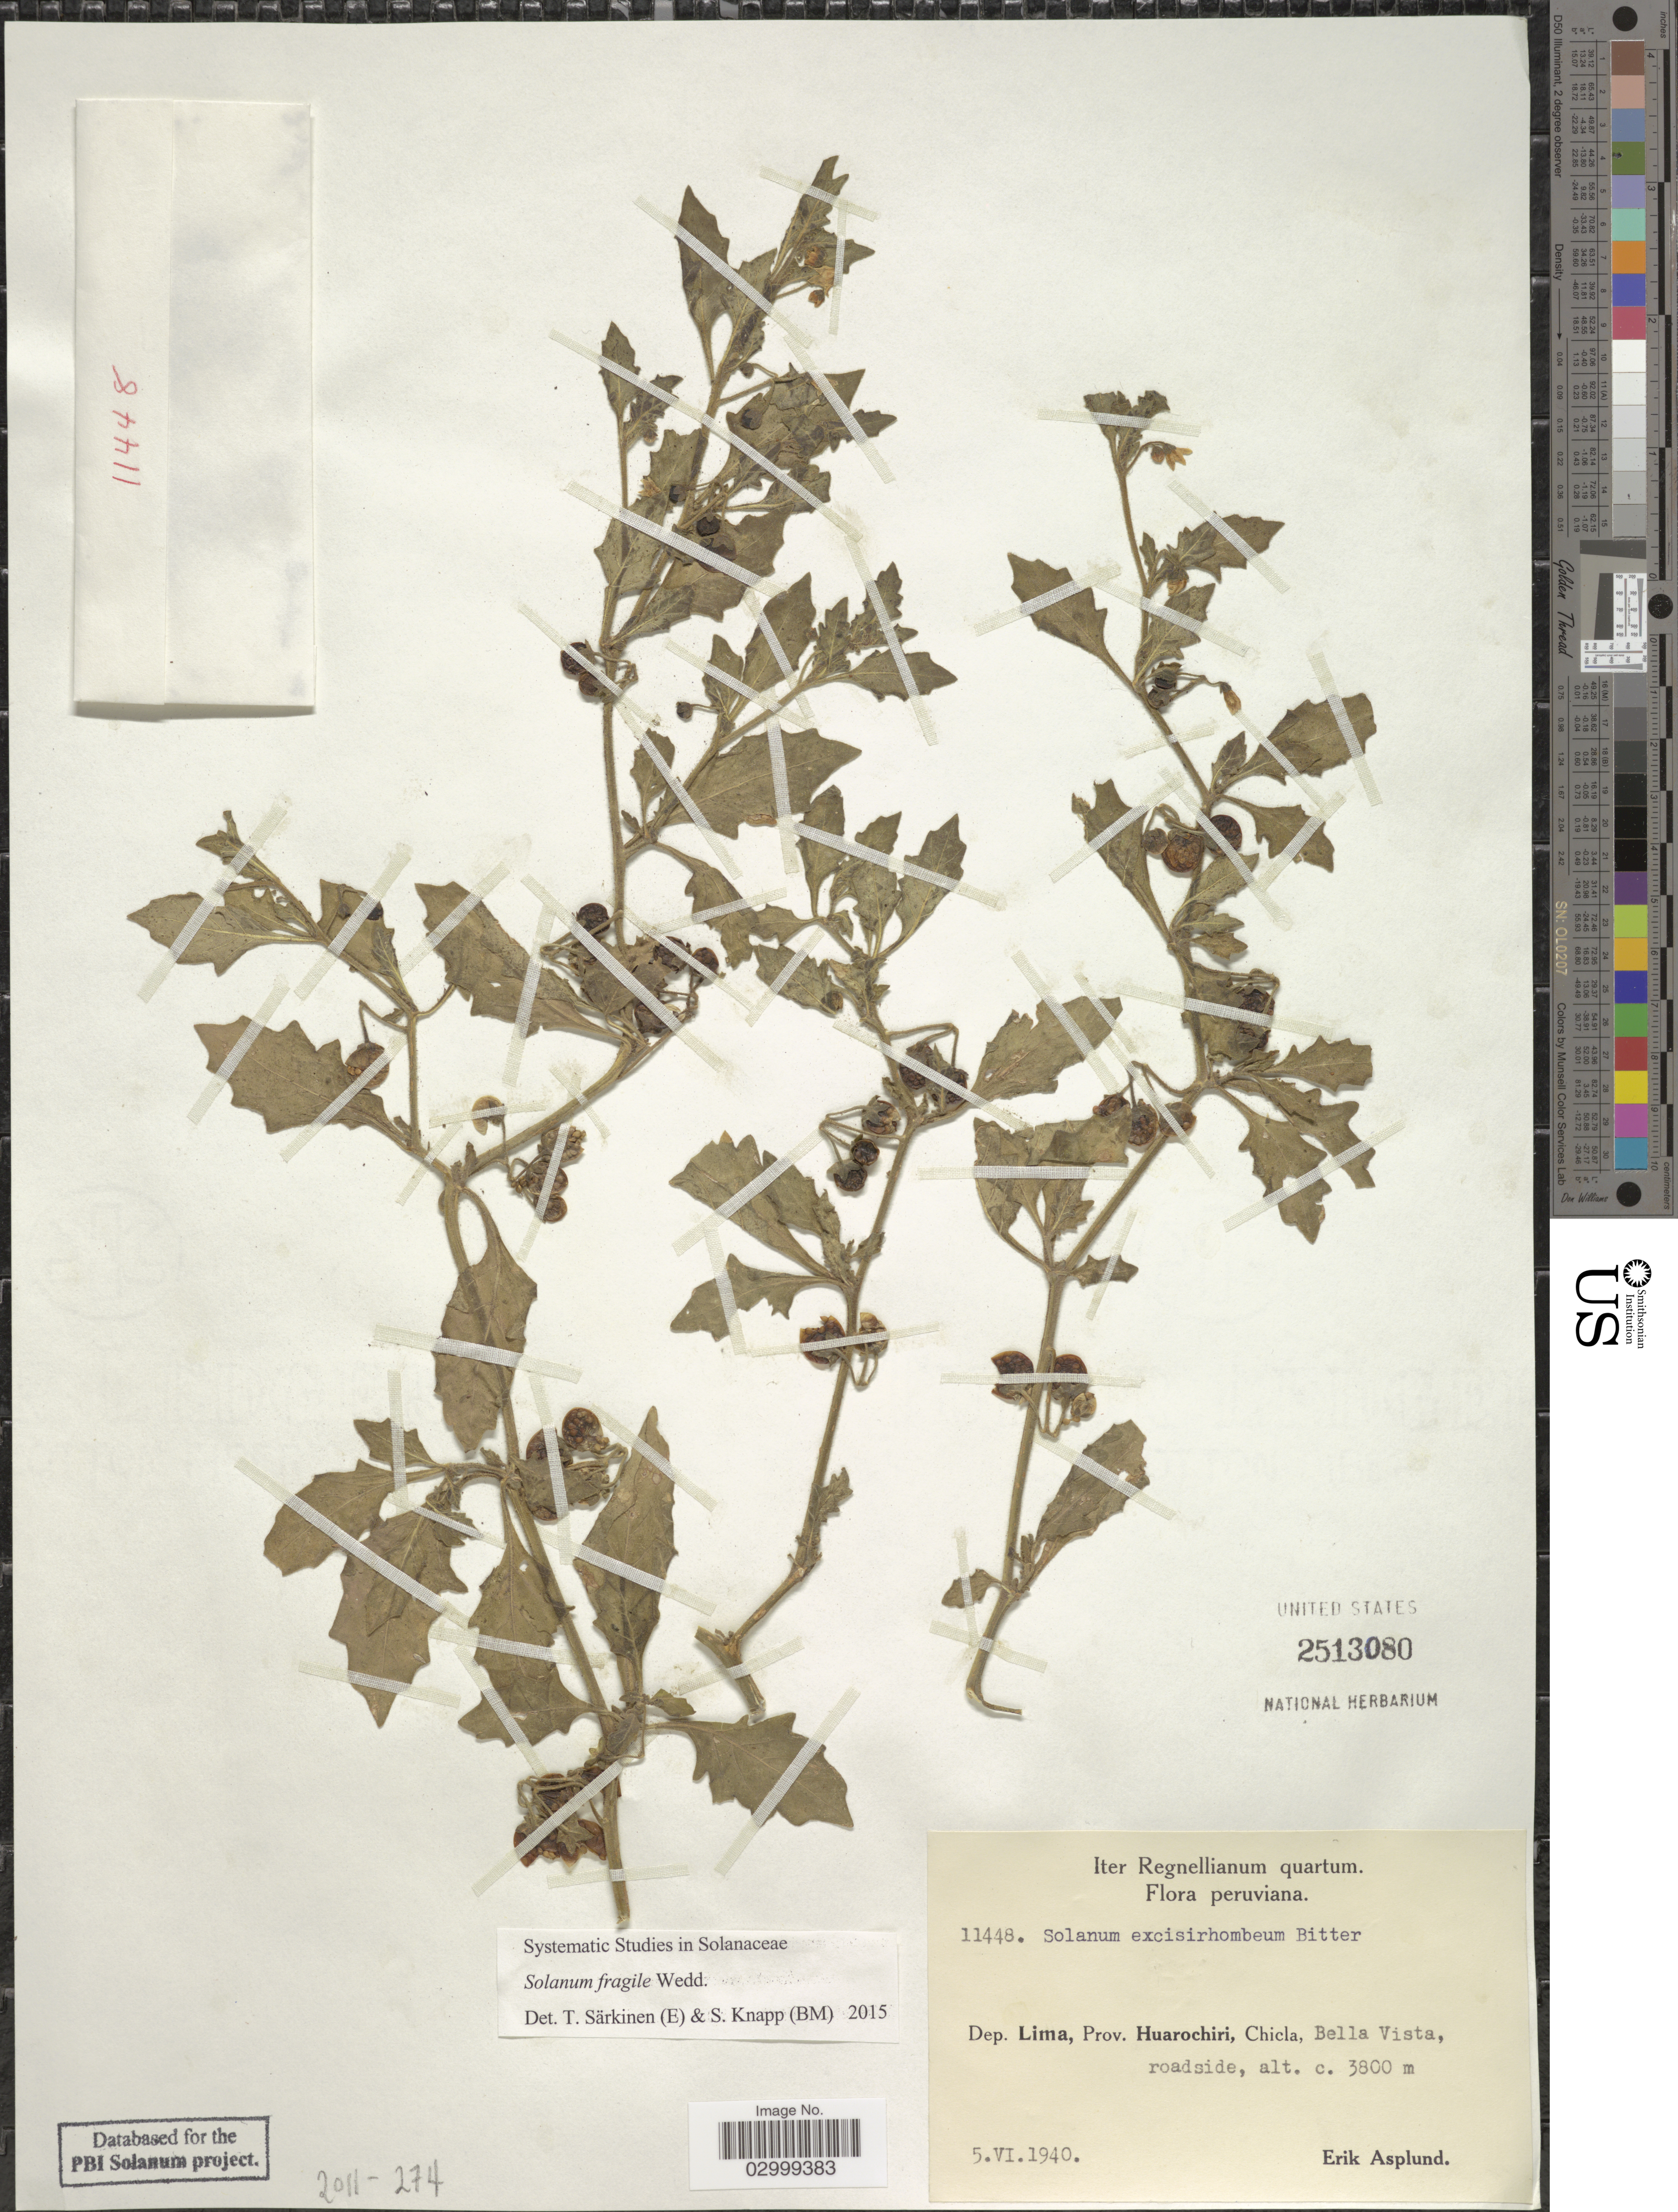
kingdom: Plantae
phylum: Tracheophyta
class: Magnoliopsida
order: Solanales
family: Solanaceae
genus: Solanum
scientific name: Solanum fragile C. Wright ex Griseb., nom. illeg.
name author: C. Wright ex Griseb.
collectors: E. Asplund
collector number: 11448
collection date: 1940-06-05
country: Peru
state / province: Lima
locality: Dep. Lima, Prov. Huarochiri, Chicla, Bella Vista, roadside.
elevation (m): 3800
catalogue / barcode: US 2513080